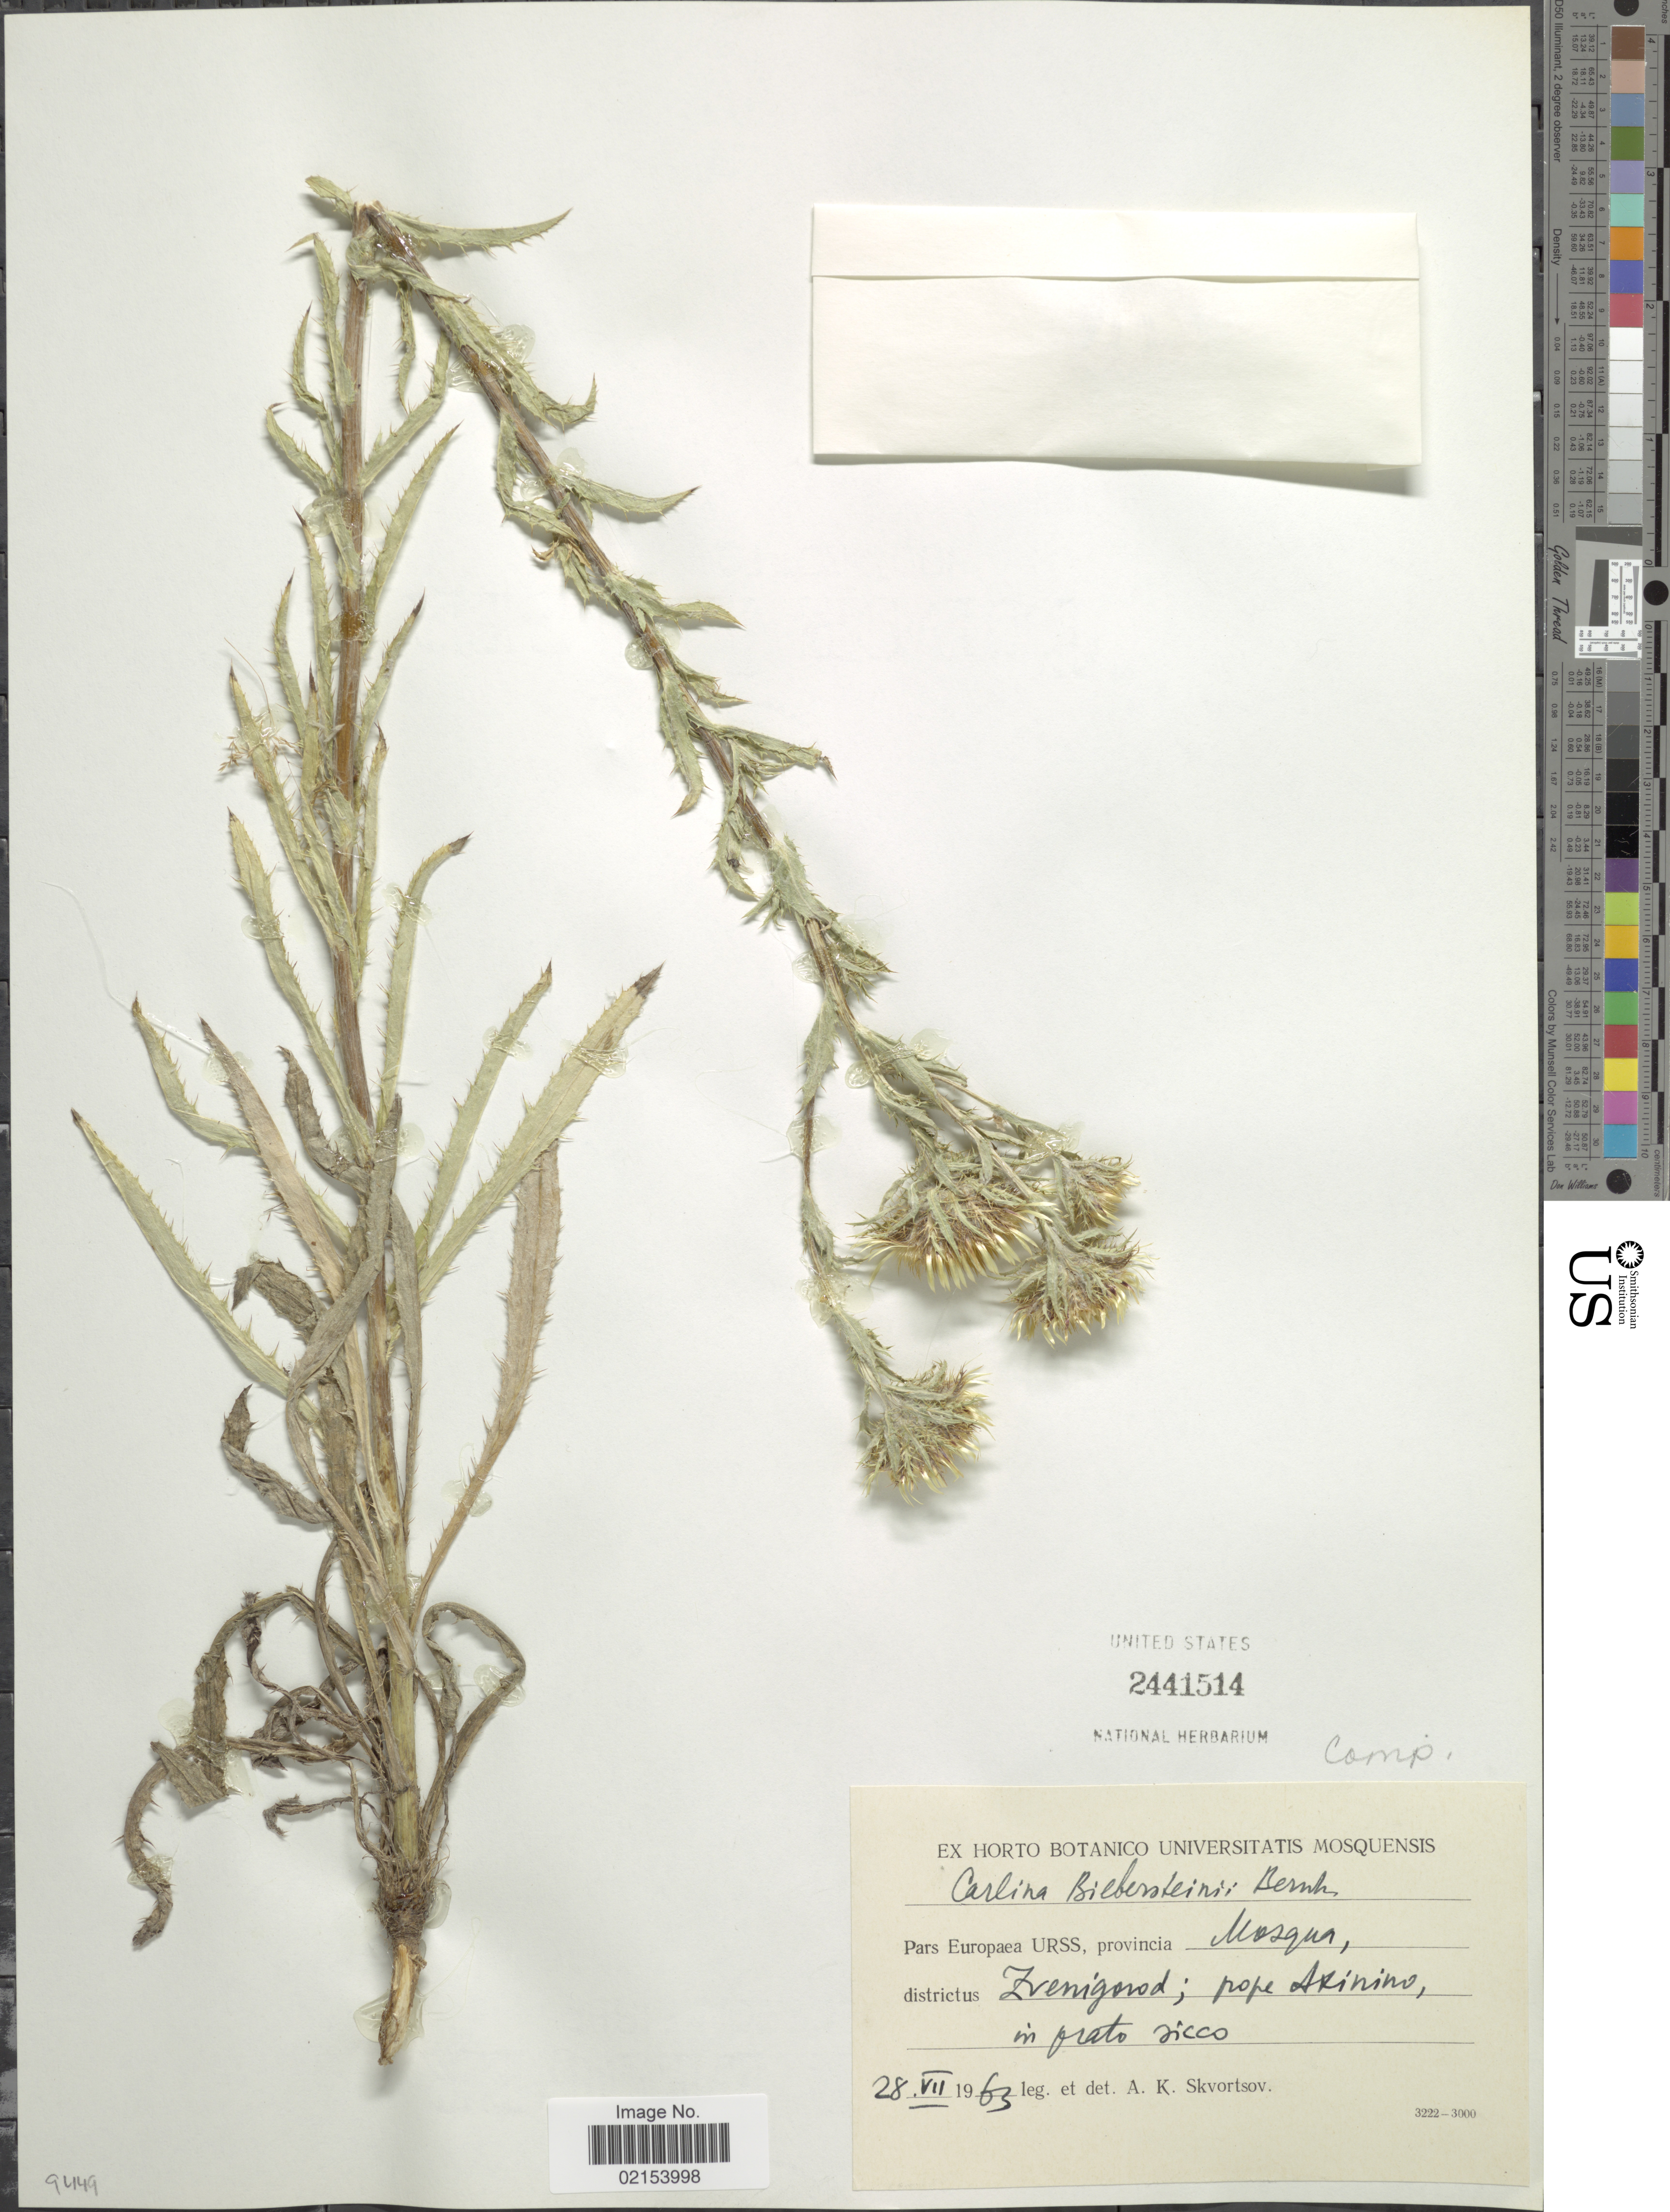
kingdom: Plantae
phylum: Tracheophyta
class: Magnoliopsida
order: Asterales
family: Asteraceae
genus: Carlina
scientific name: Carlina biebersteinii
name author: Bernh. ex Hornem.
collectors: A. K. Skvortsov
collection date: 1963-07-28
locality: Europaea URSS, provincia Mosgua. districtus Zvenigorodl; porpe Axinino [interpreted]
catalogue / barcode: US 2441514